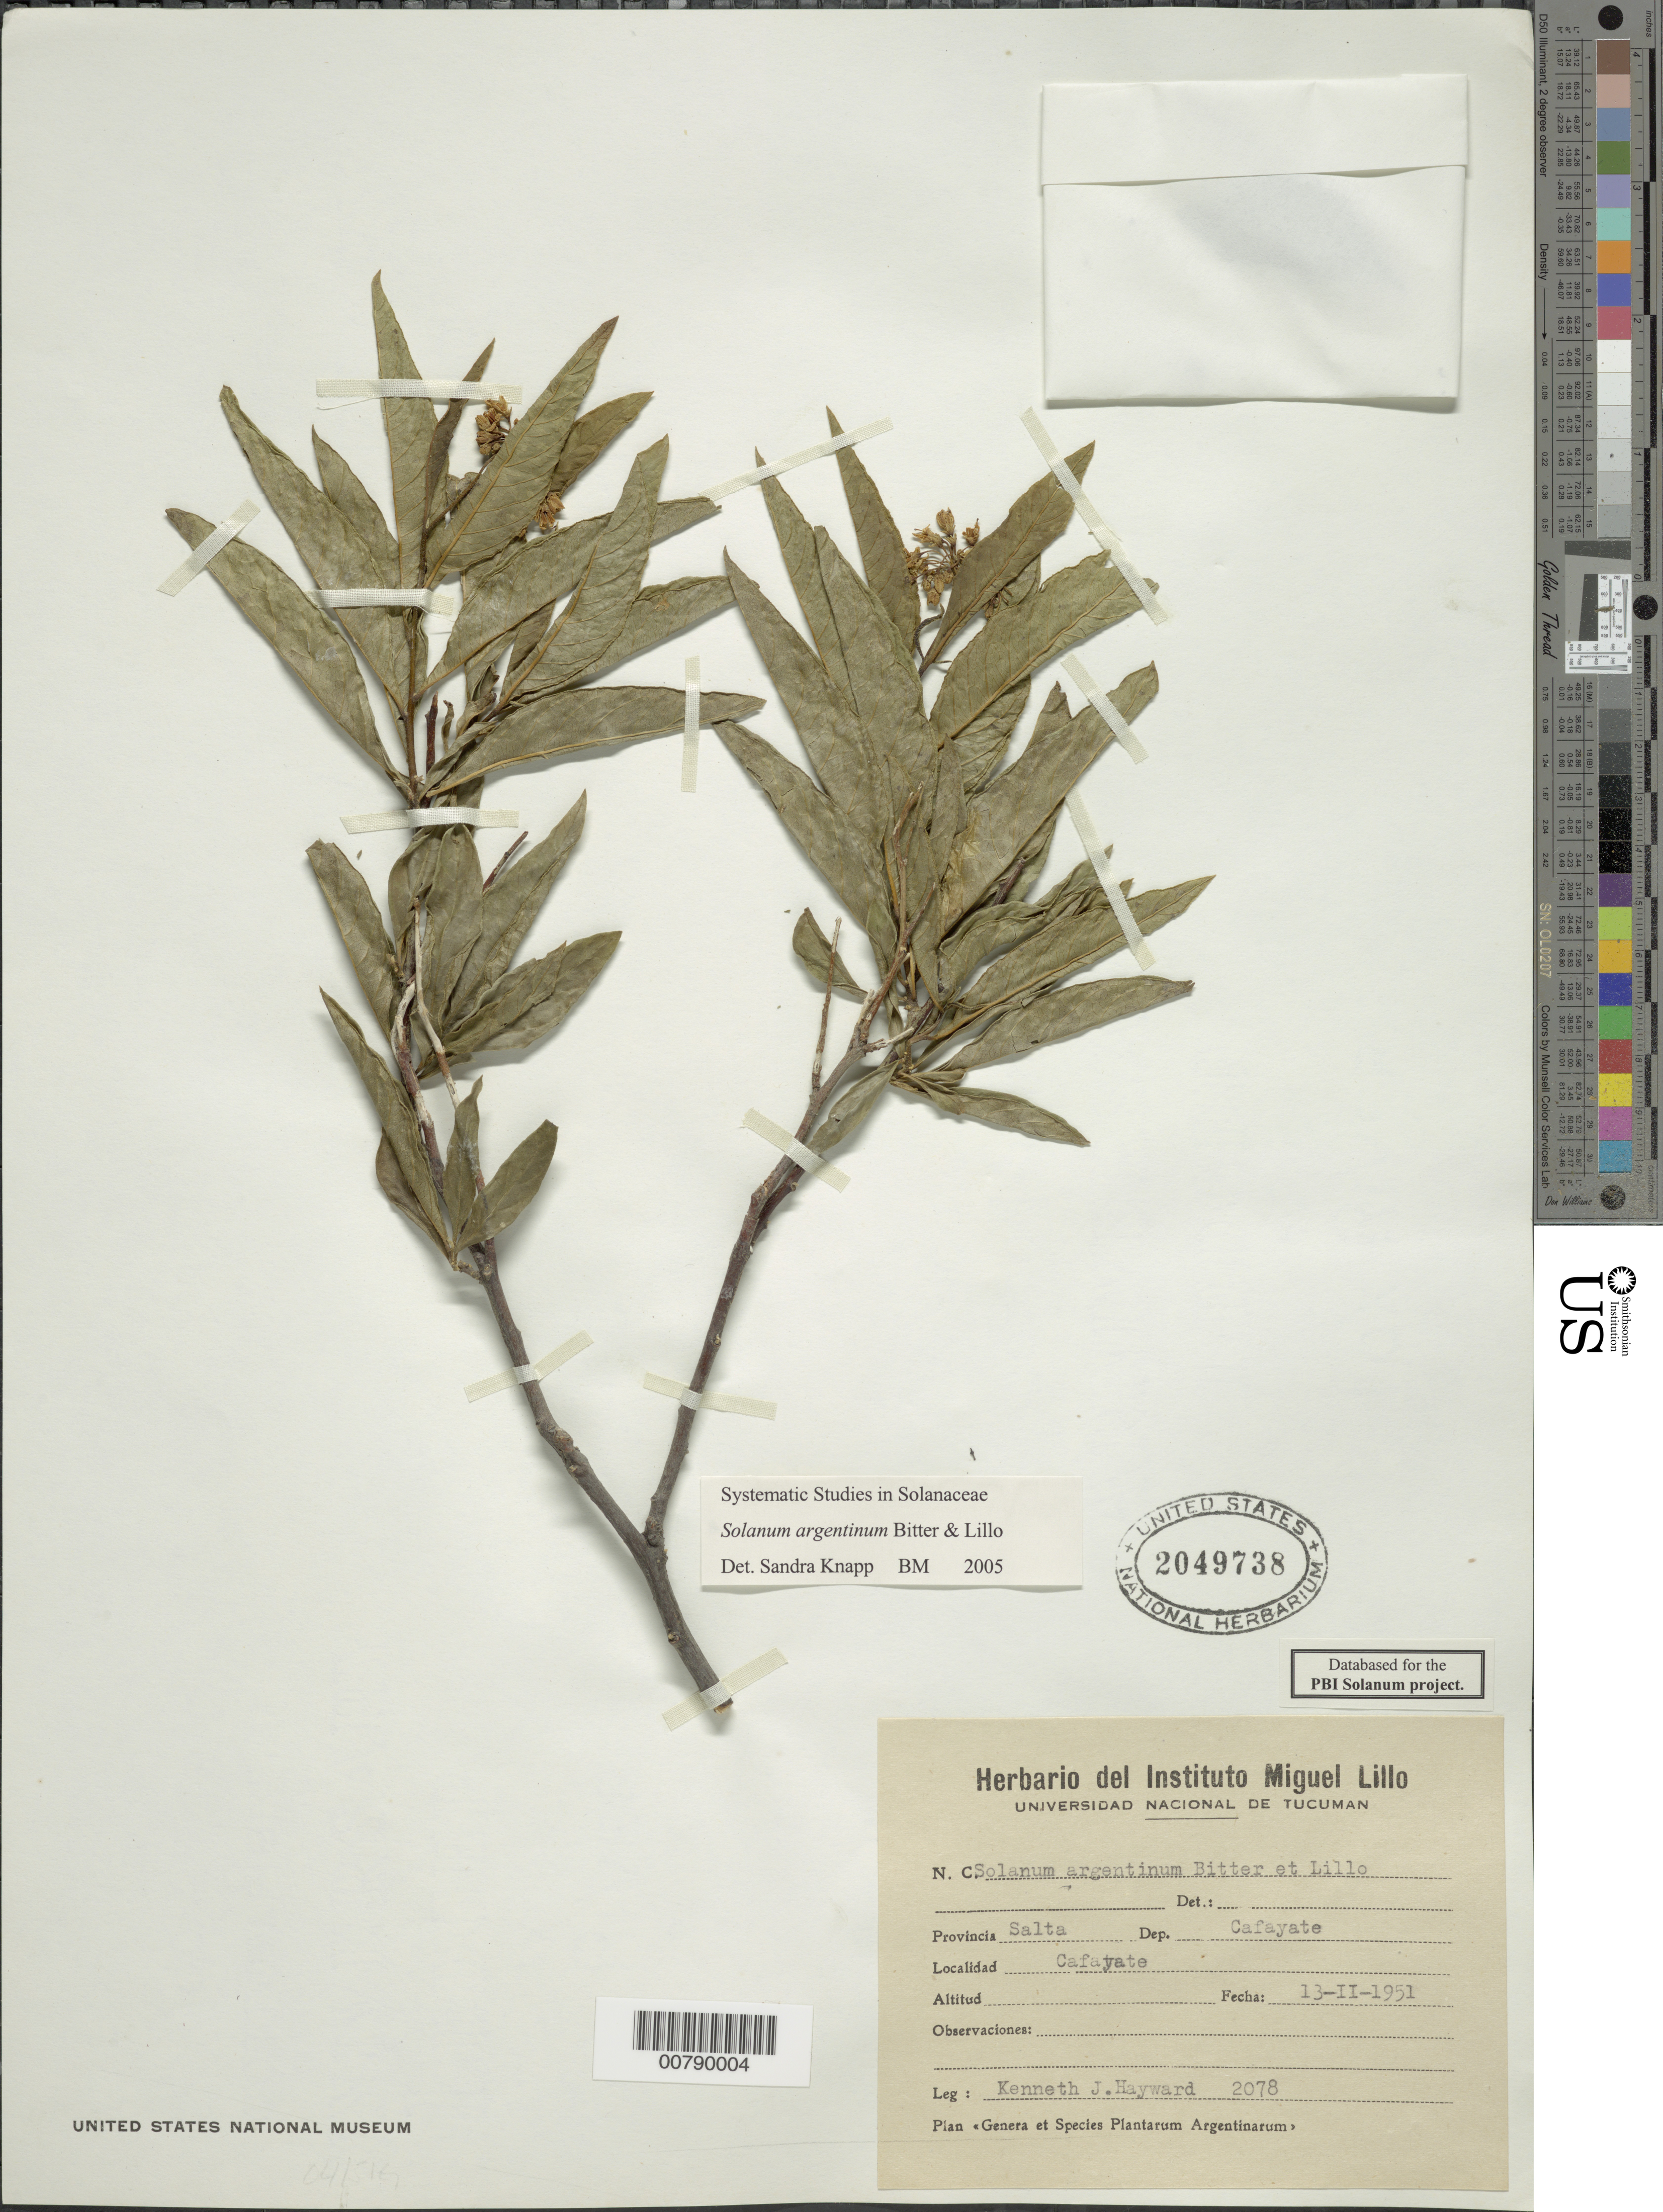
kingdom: Plantae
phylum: Tracheophyta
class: Magnoliopsida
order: Solanales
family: Solanaceae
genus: Solanum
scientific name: Solanum argentinum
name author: Bitter & Lillo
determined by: Knapp, S. D.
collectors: K. J. Hayward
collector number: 2078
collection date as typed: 13 Feb 1951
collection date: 1951-02-13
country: Argentina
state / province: Salta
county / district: Cafayate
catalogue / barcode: US 2049738